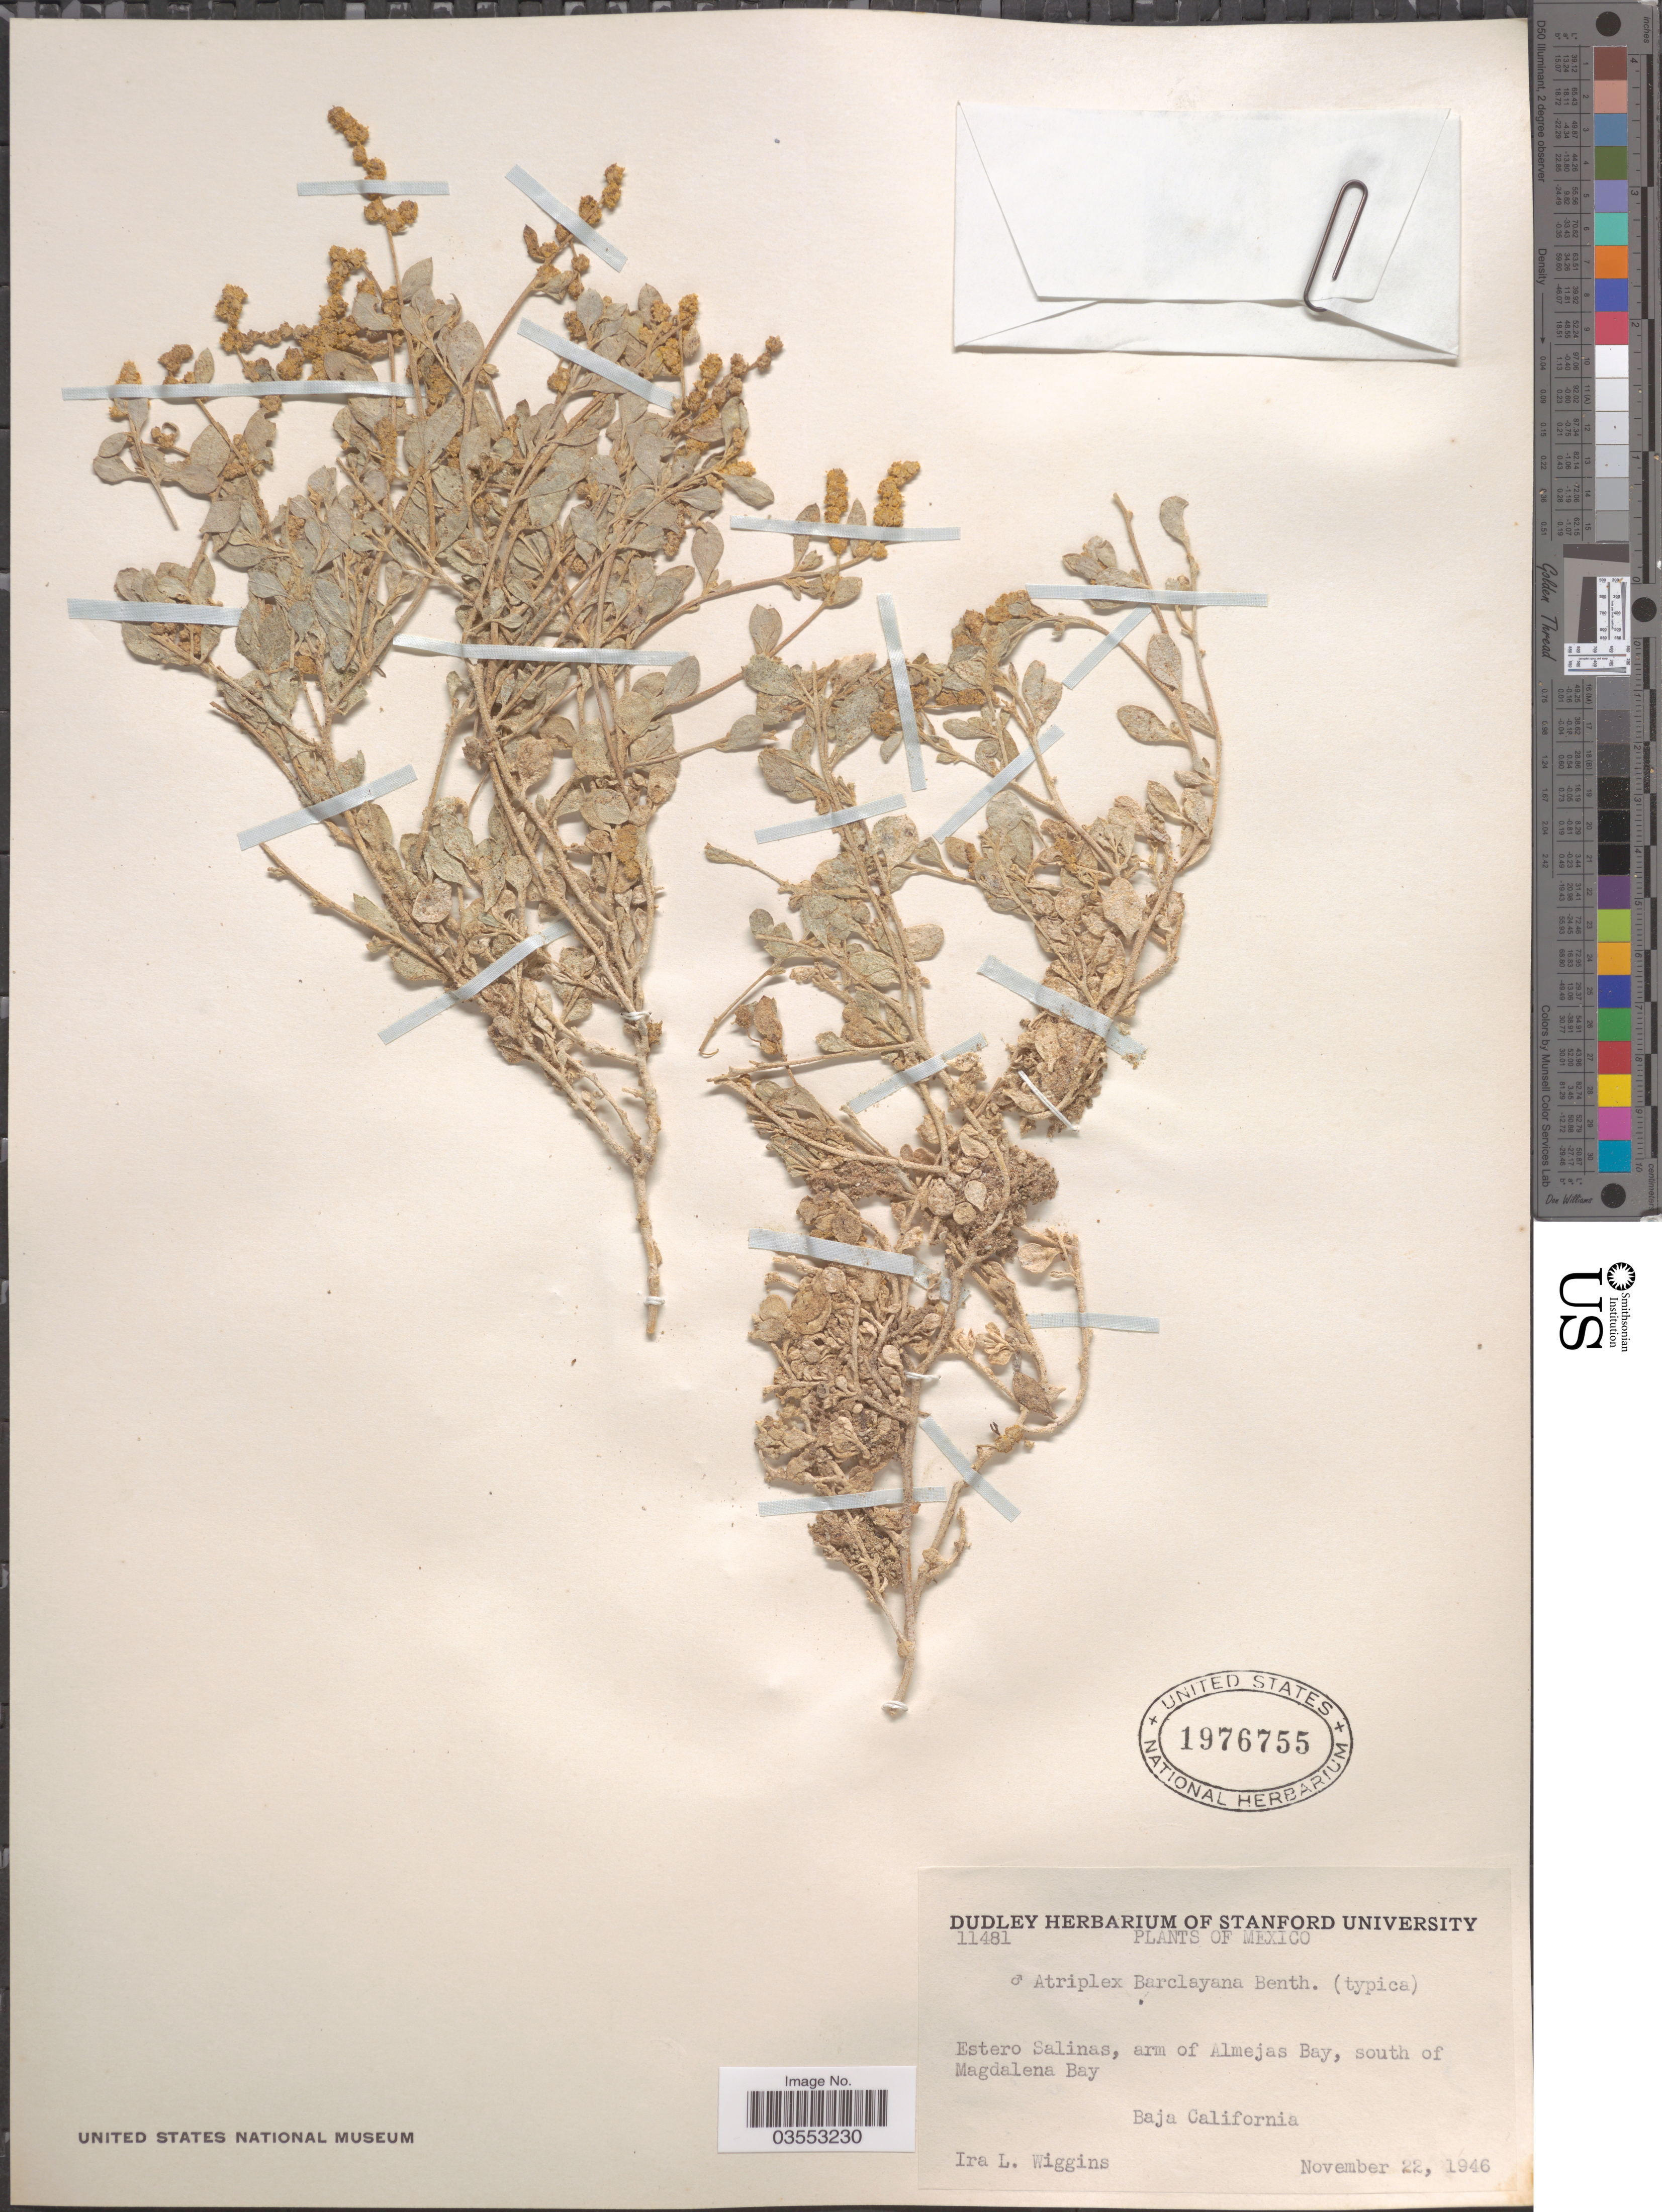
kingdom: Plantae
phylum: Tracheophyta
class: Magnoliopsida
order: Caryophyllales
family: Amaranthaceae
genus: Atriplex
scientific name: Atriplex barclayana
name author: (Benth.) D. Dietr.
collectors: I. L. Wiggins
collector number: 11481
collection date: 1946-11-22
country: Mexico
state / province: Baja California Sur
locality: Estero Salinas, arm of Almejas Bay, south of Magdalena Bay.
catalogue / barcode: US 1976755